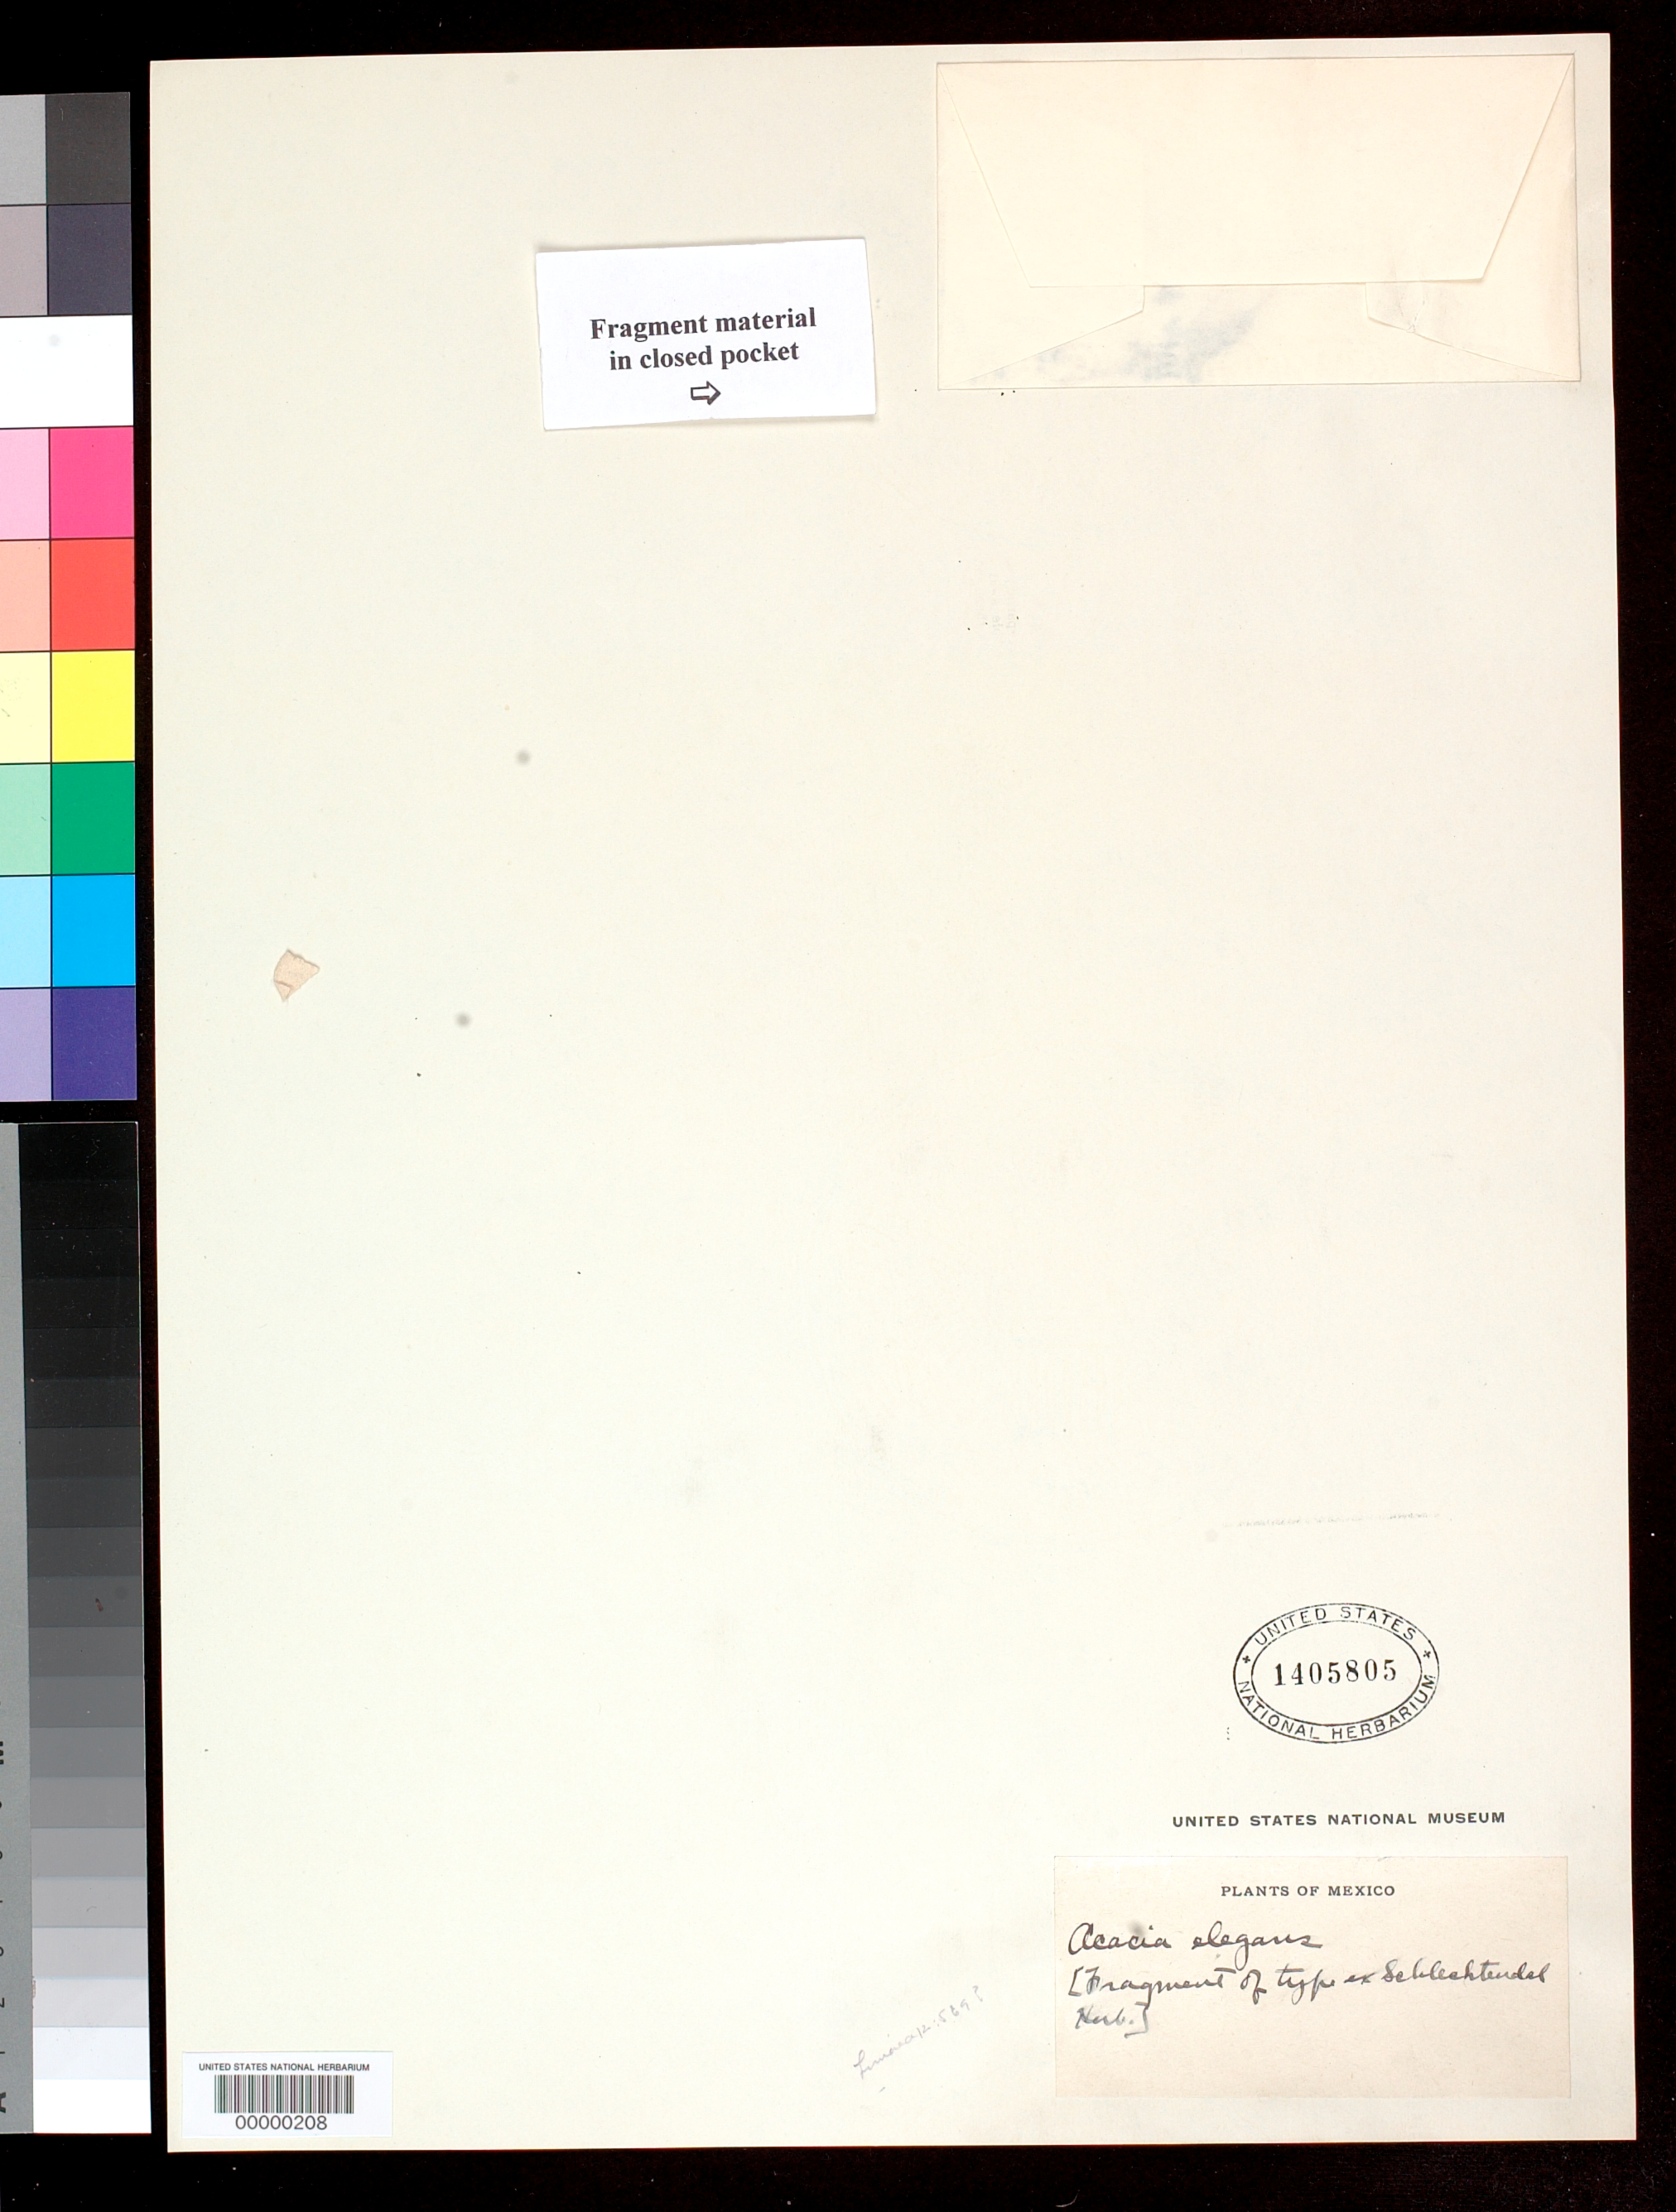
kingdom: Plantae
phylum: Tracheophyta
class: Magnoliopsida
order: Fabales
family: Fabaceae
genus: Acacia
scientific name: Acacia elegans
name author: Schltdl.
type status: Type Fragment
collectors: C. Ehrenberg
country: Mexico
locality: E of Monserrat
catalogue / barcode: US 1405805